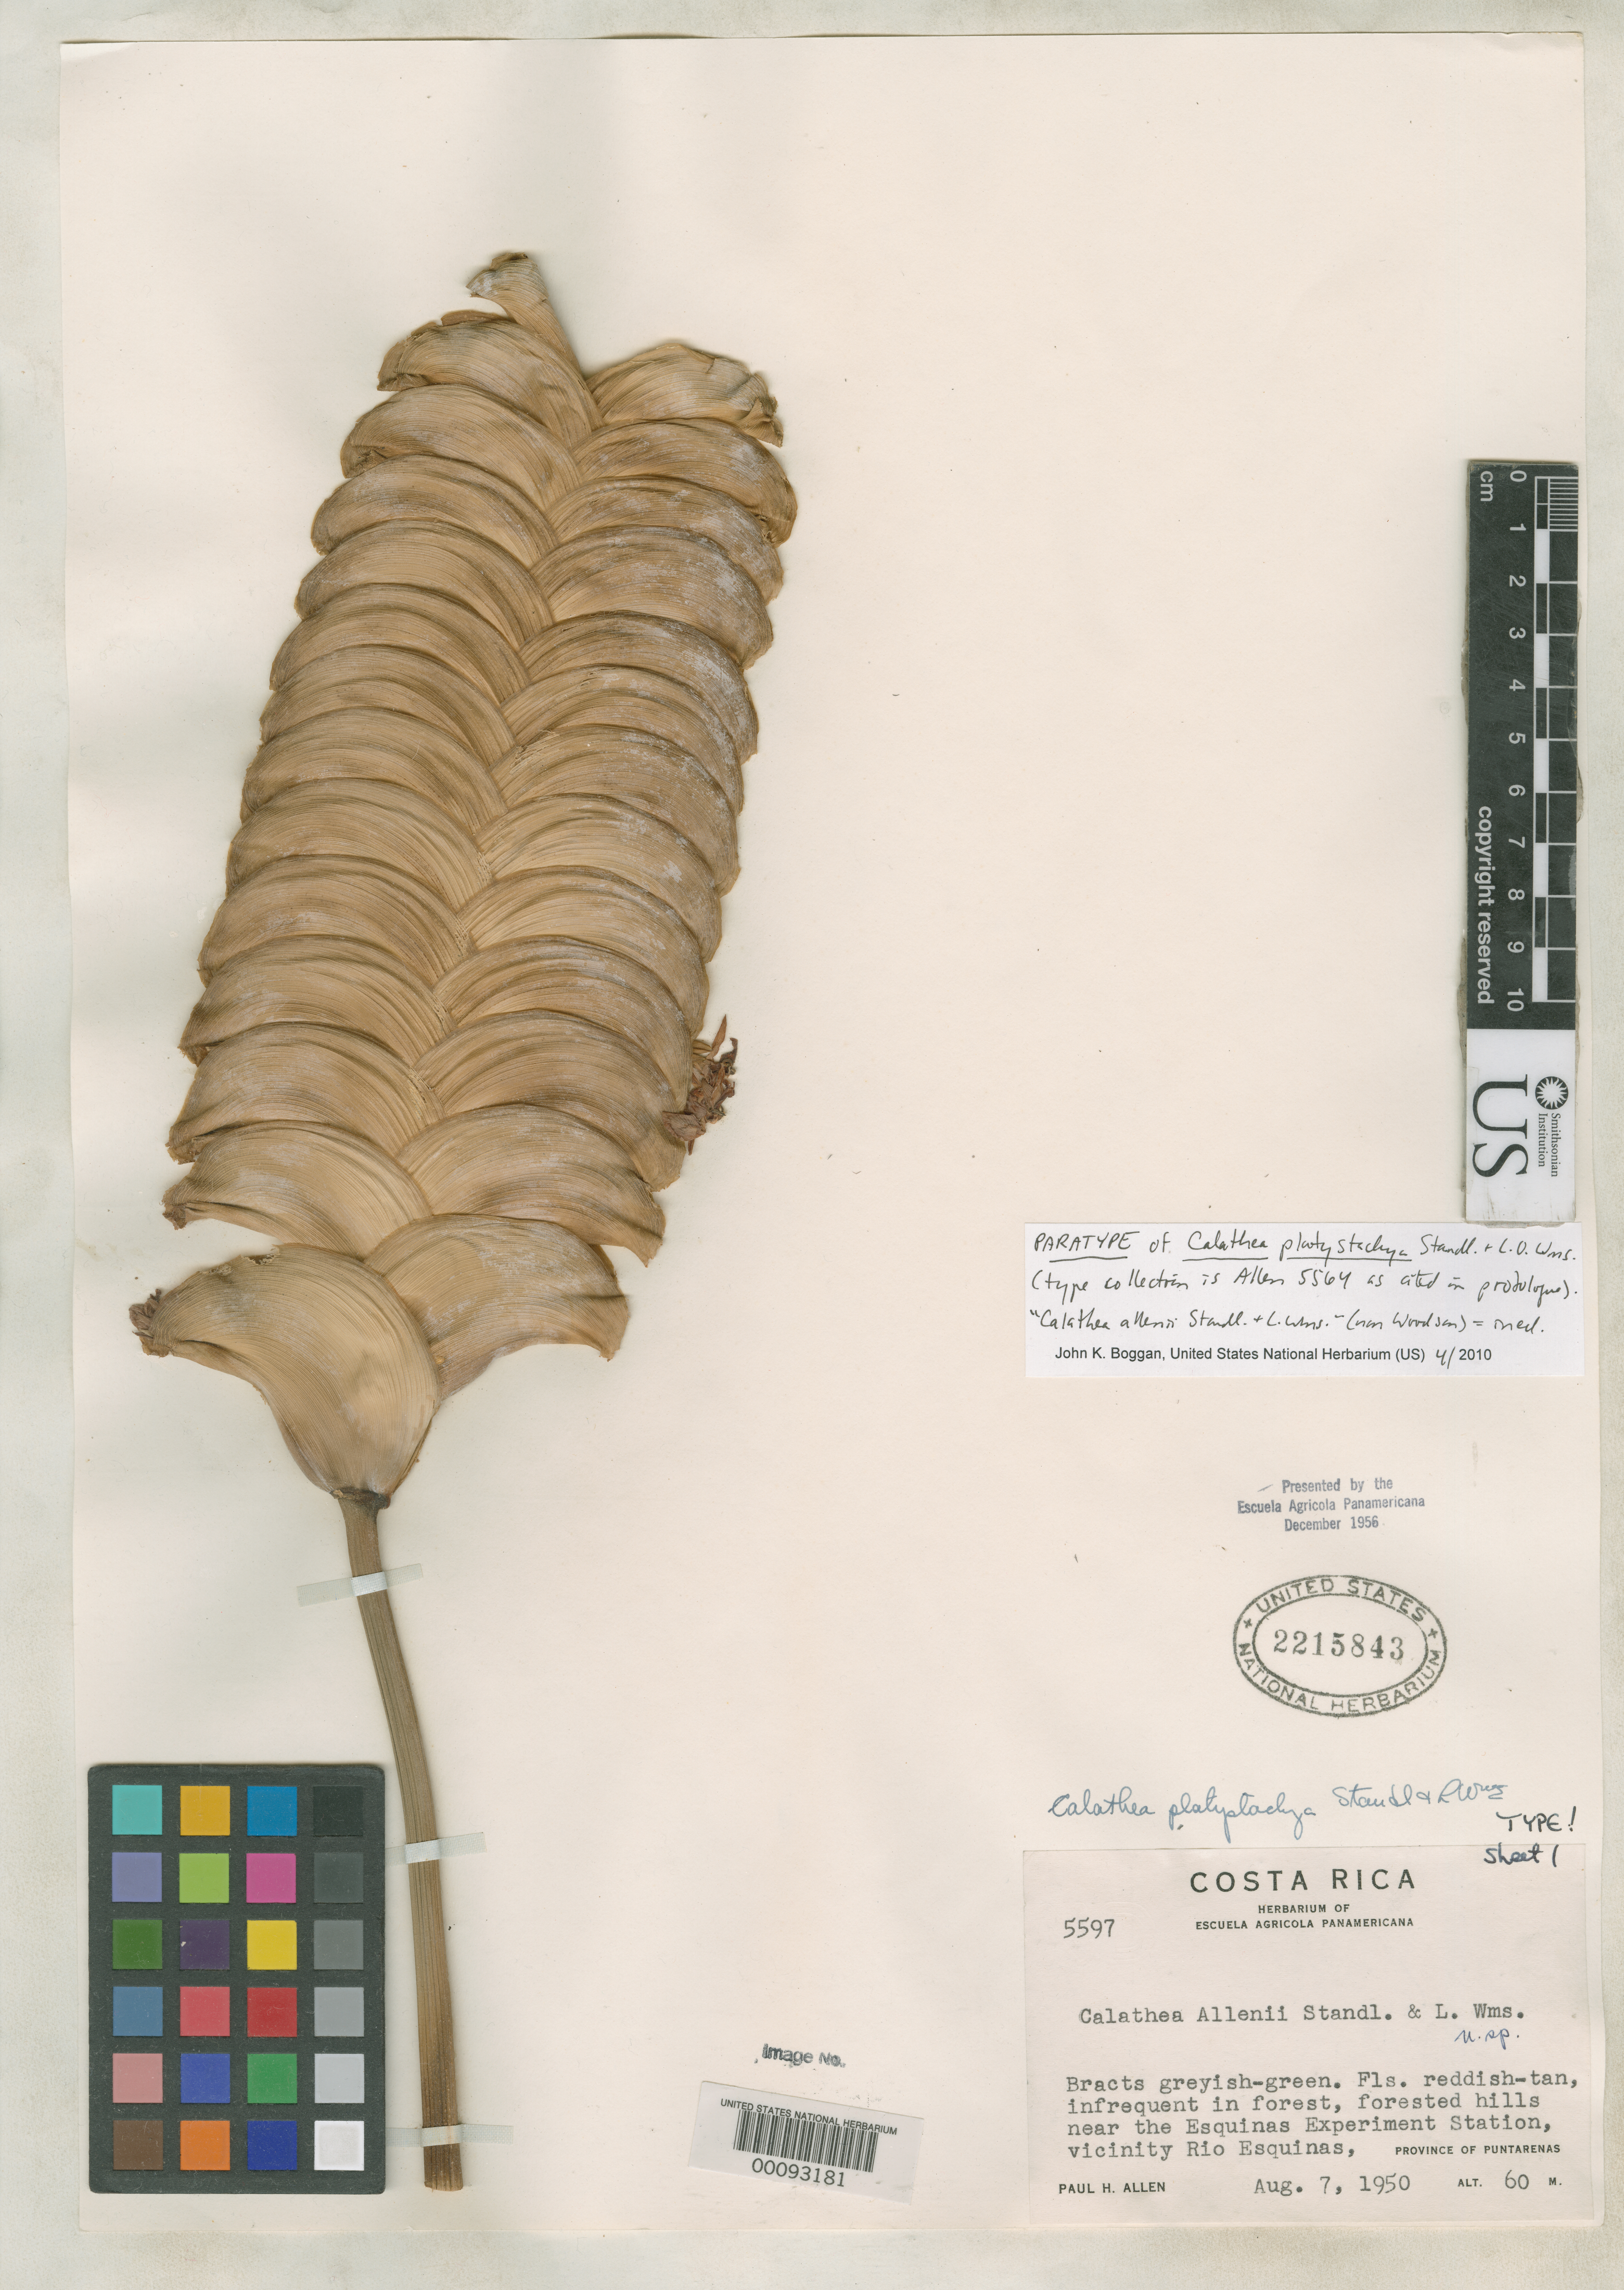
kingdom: Plantae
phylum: Tracheophyta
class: Liliopsida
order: Zingiberales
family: Marantaceae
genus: Calathea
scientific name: Calathea platystachya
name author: Standl. & L.O. Williams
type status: Paratype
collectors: P. H. Allen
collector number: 5597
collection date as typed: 07 Aug 1950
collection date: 1950-08-07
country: Costa Rica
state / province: Puntarenas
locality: Rio Esquinas, Esquinas Experiment Station.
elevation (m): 60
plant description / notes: Annotated as "Calathea Allenii Standl. & L. Wms. n. sp.", name never published (non C. allenii Woodson 1942).; Specimen ex EAP, "Presented by the Escuela Agricola Panamericana December 1956". Annotated as "TYPE!" but type collection is Allen 5564 according to protologue; 5597 is a paratype (see Dorr et al. 2009, Taxon 58: 993-1001).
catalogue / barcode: US 2215843